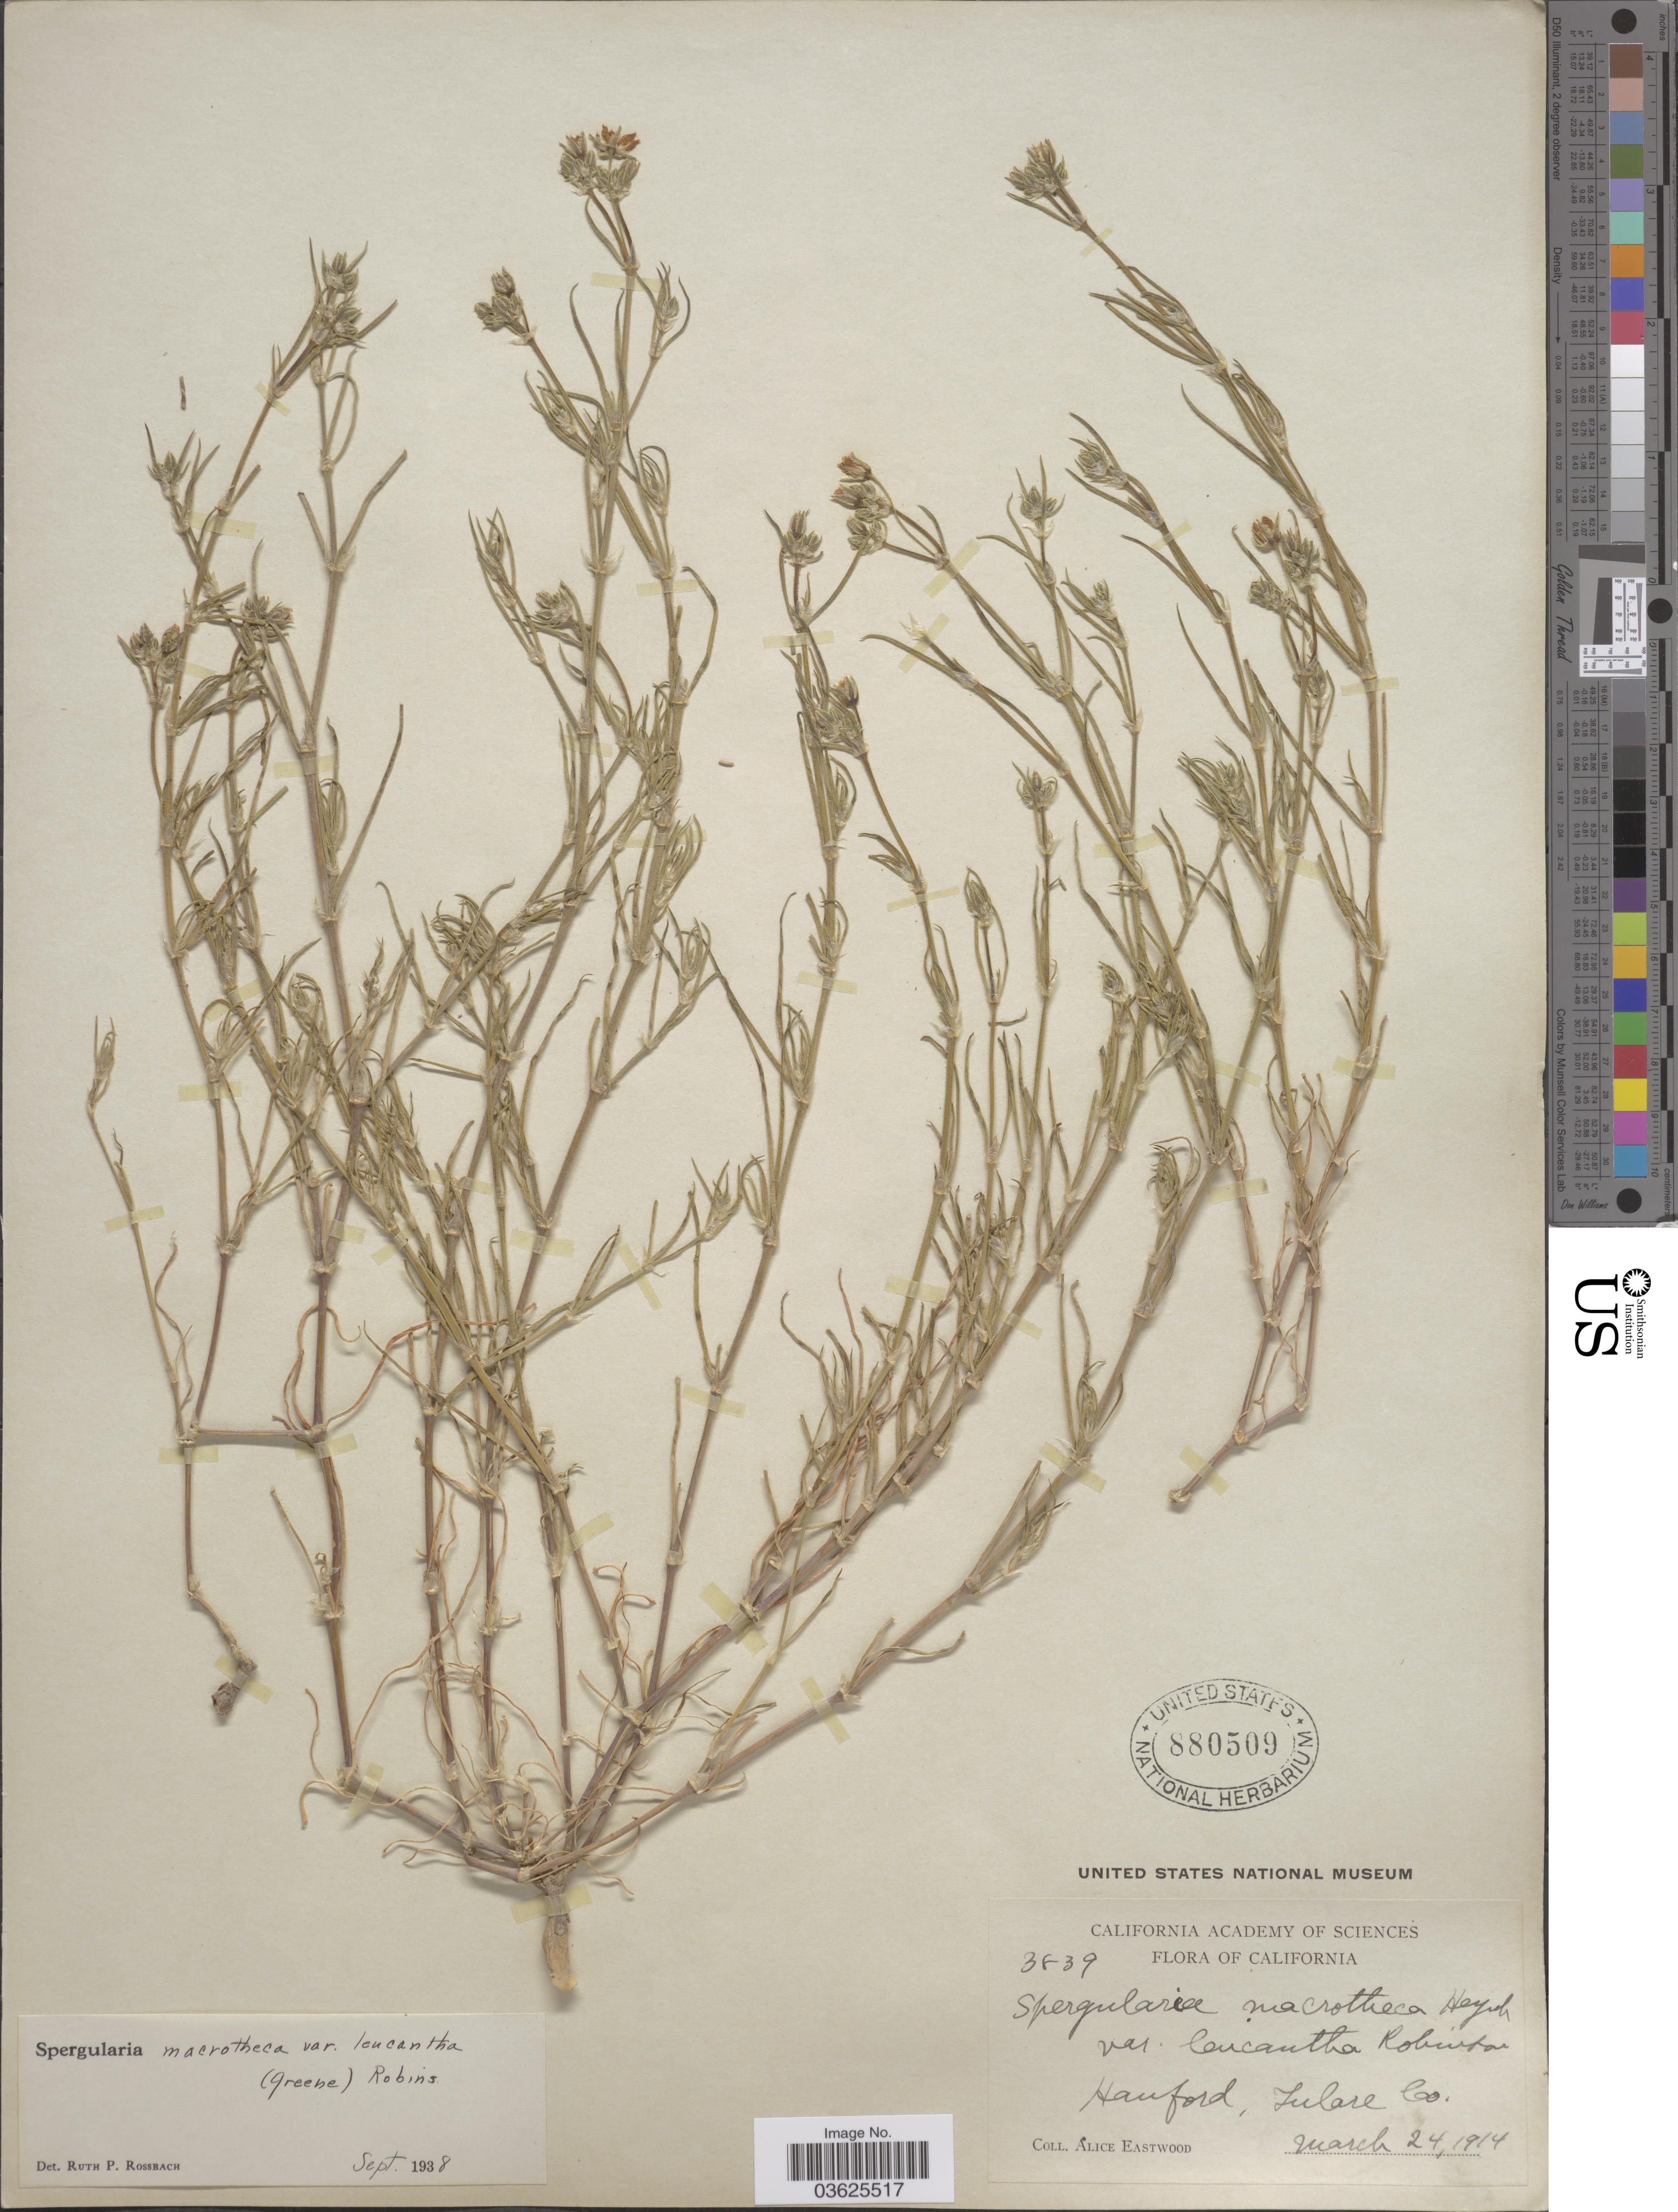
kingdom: Plantae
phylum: Tracheophyta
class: Magnoliopsida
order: Caryophyllales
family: Caryophyllaceae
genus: Spergularia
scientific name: Spergularia macrotheca var. leucantha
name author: (Greene) B.L. Rob.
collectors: A. Eastwood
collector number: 3839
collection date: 1914-03-24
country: United States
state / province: California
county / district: Tulare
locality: Hanford, Tulare Co.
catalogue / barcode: US 880509